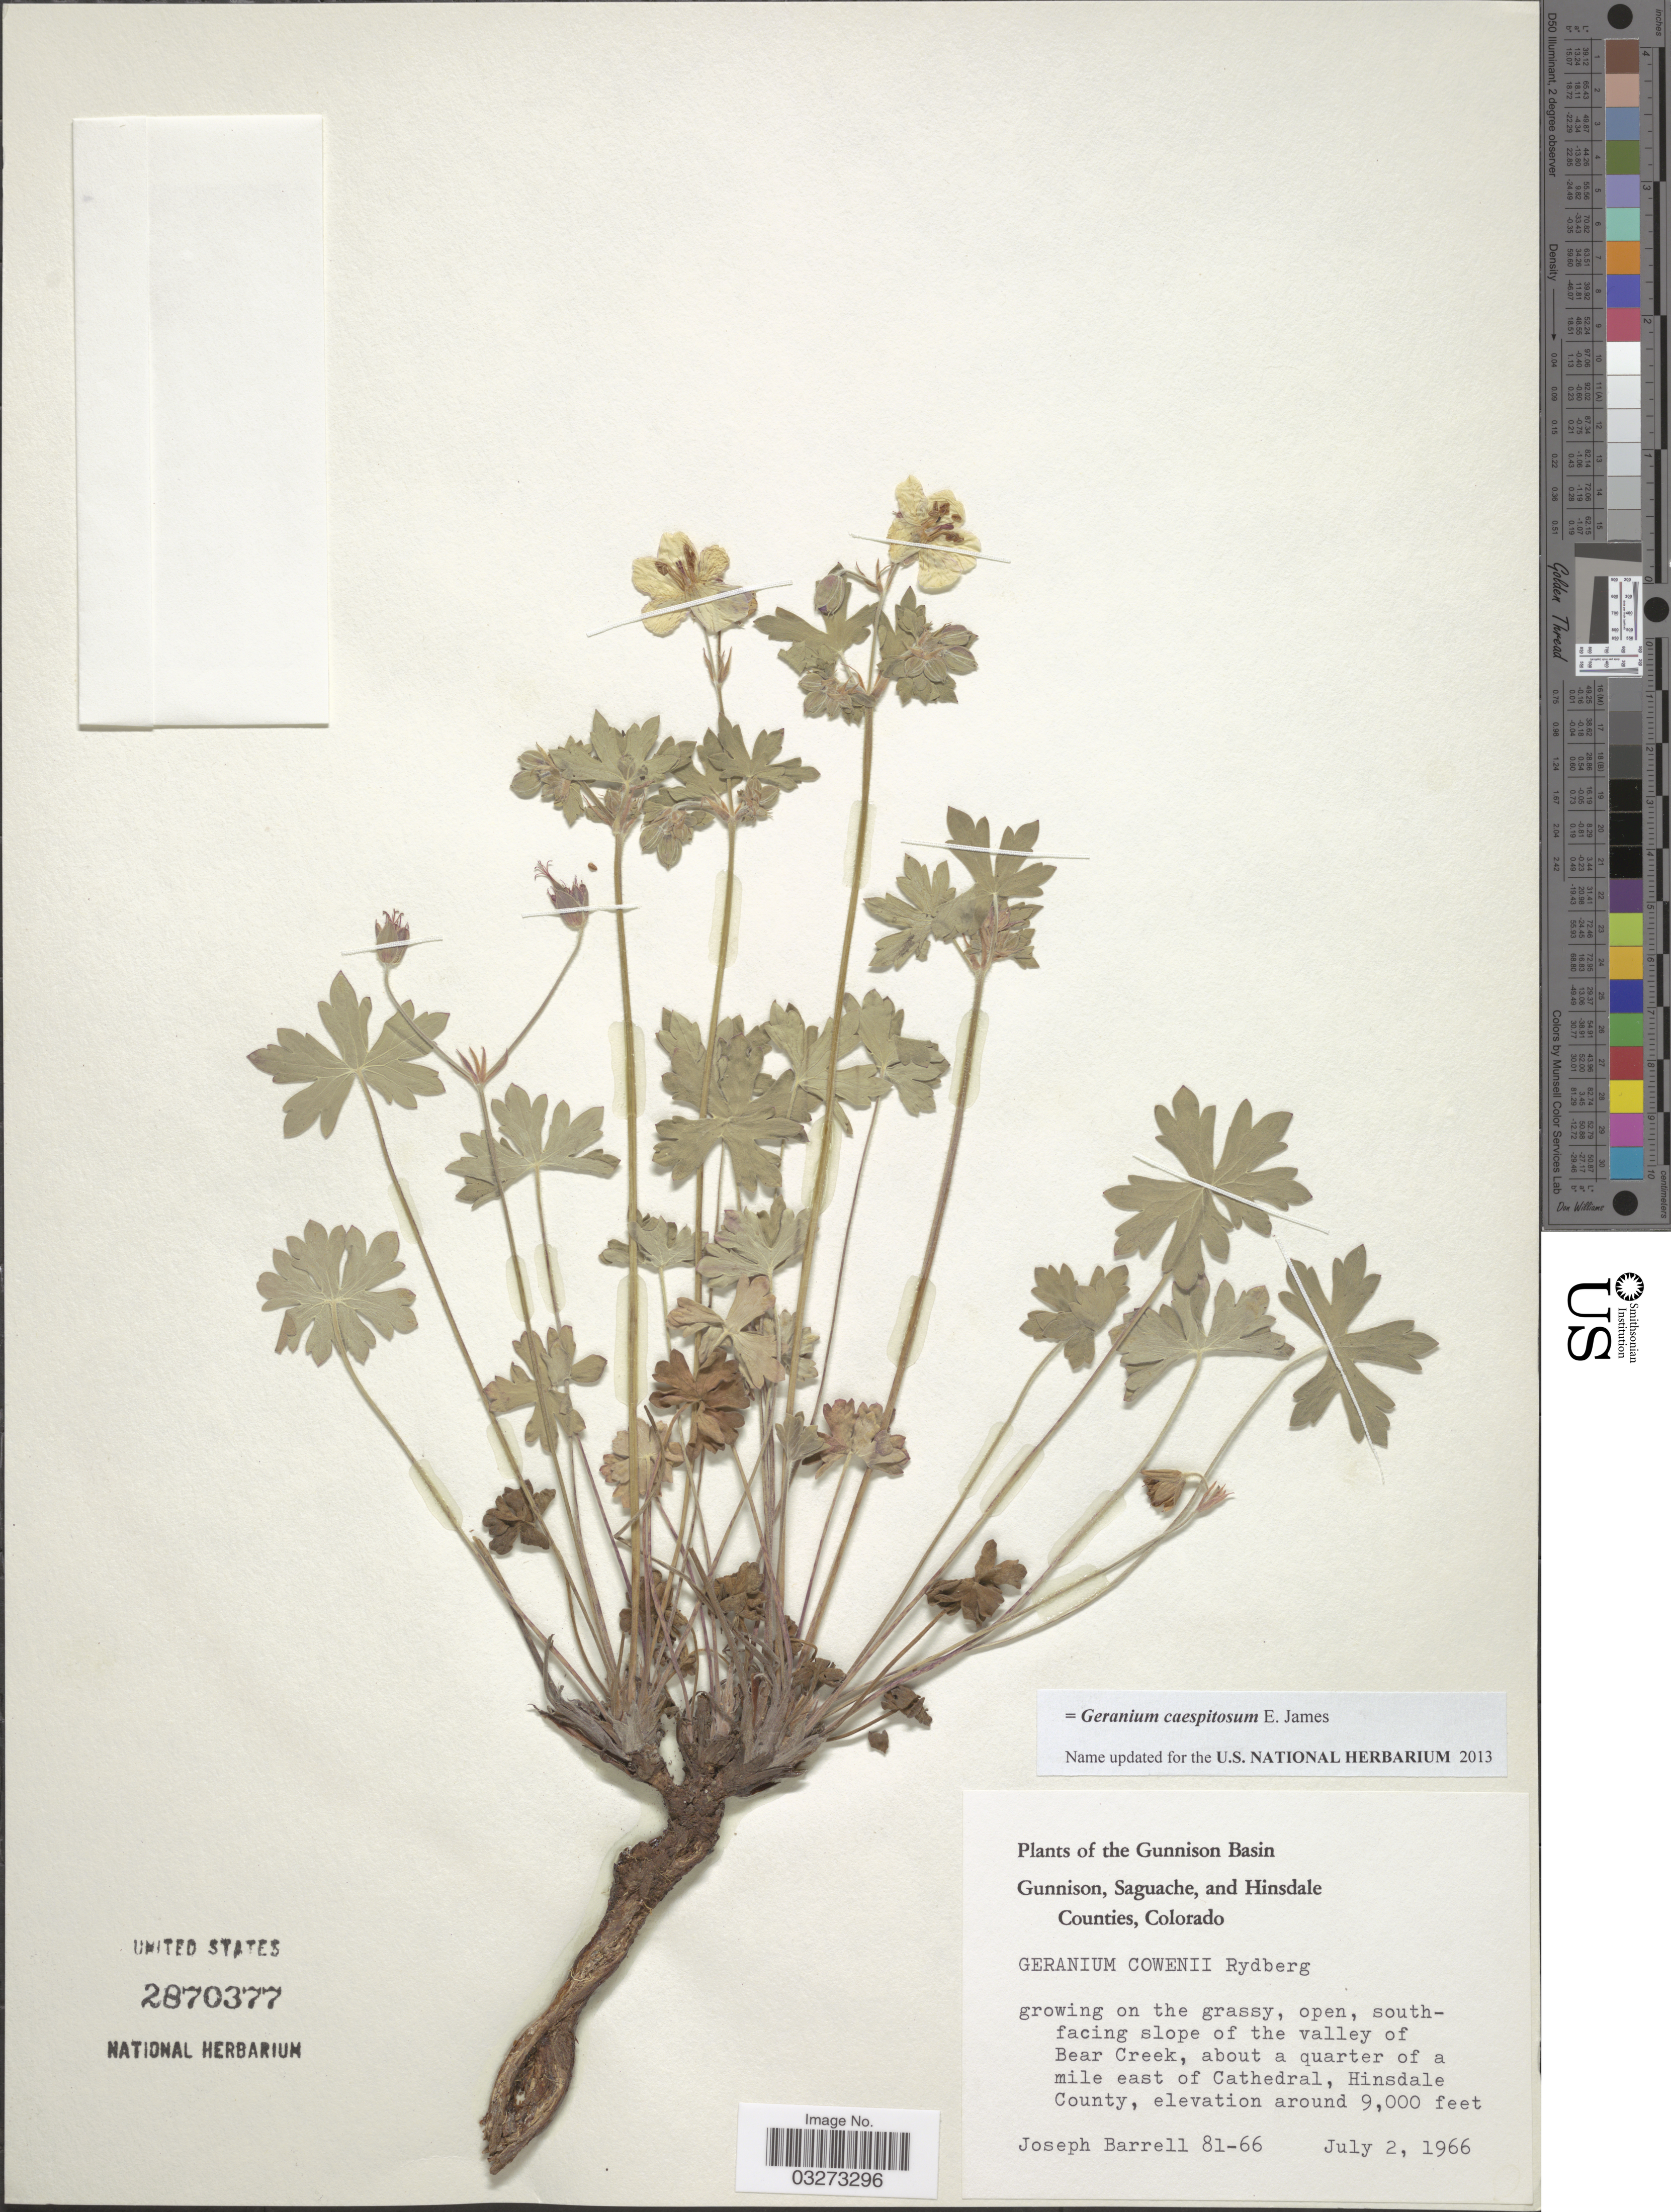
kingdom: Plantae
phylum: Tracheophyta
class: Magnoliopsida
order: Geraniales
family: Geraniaceae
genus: Geranium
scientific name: Geranium caespitosum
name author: E. James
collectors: J. Barrell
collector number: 81-66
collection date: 1966-07-02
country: United States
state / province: Colorado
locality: The Gunnison Basin. Southfacing slope of the valley of Bear Creek, about a quarter of a mile east of Cathedral, Hinsdale County.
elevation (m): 2743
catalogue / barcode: US 2870377